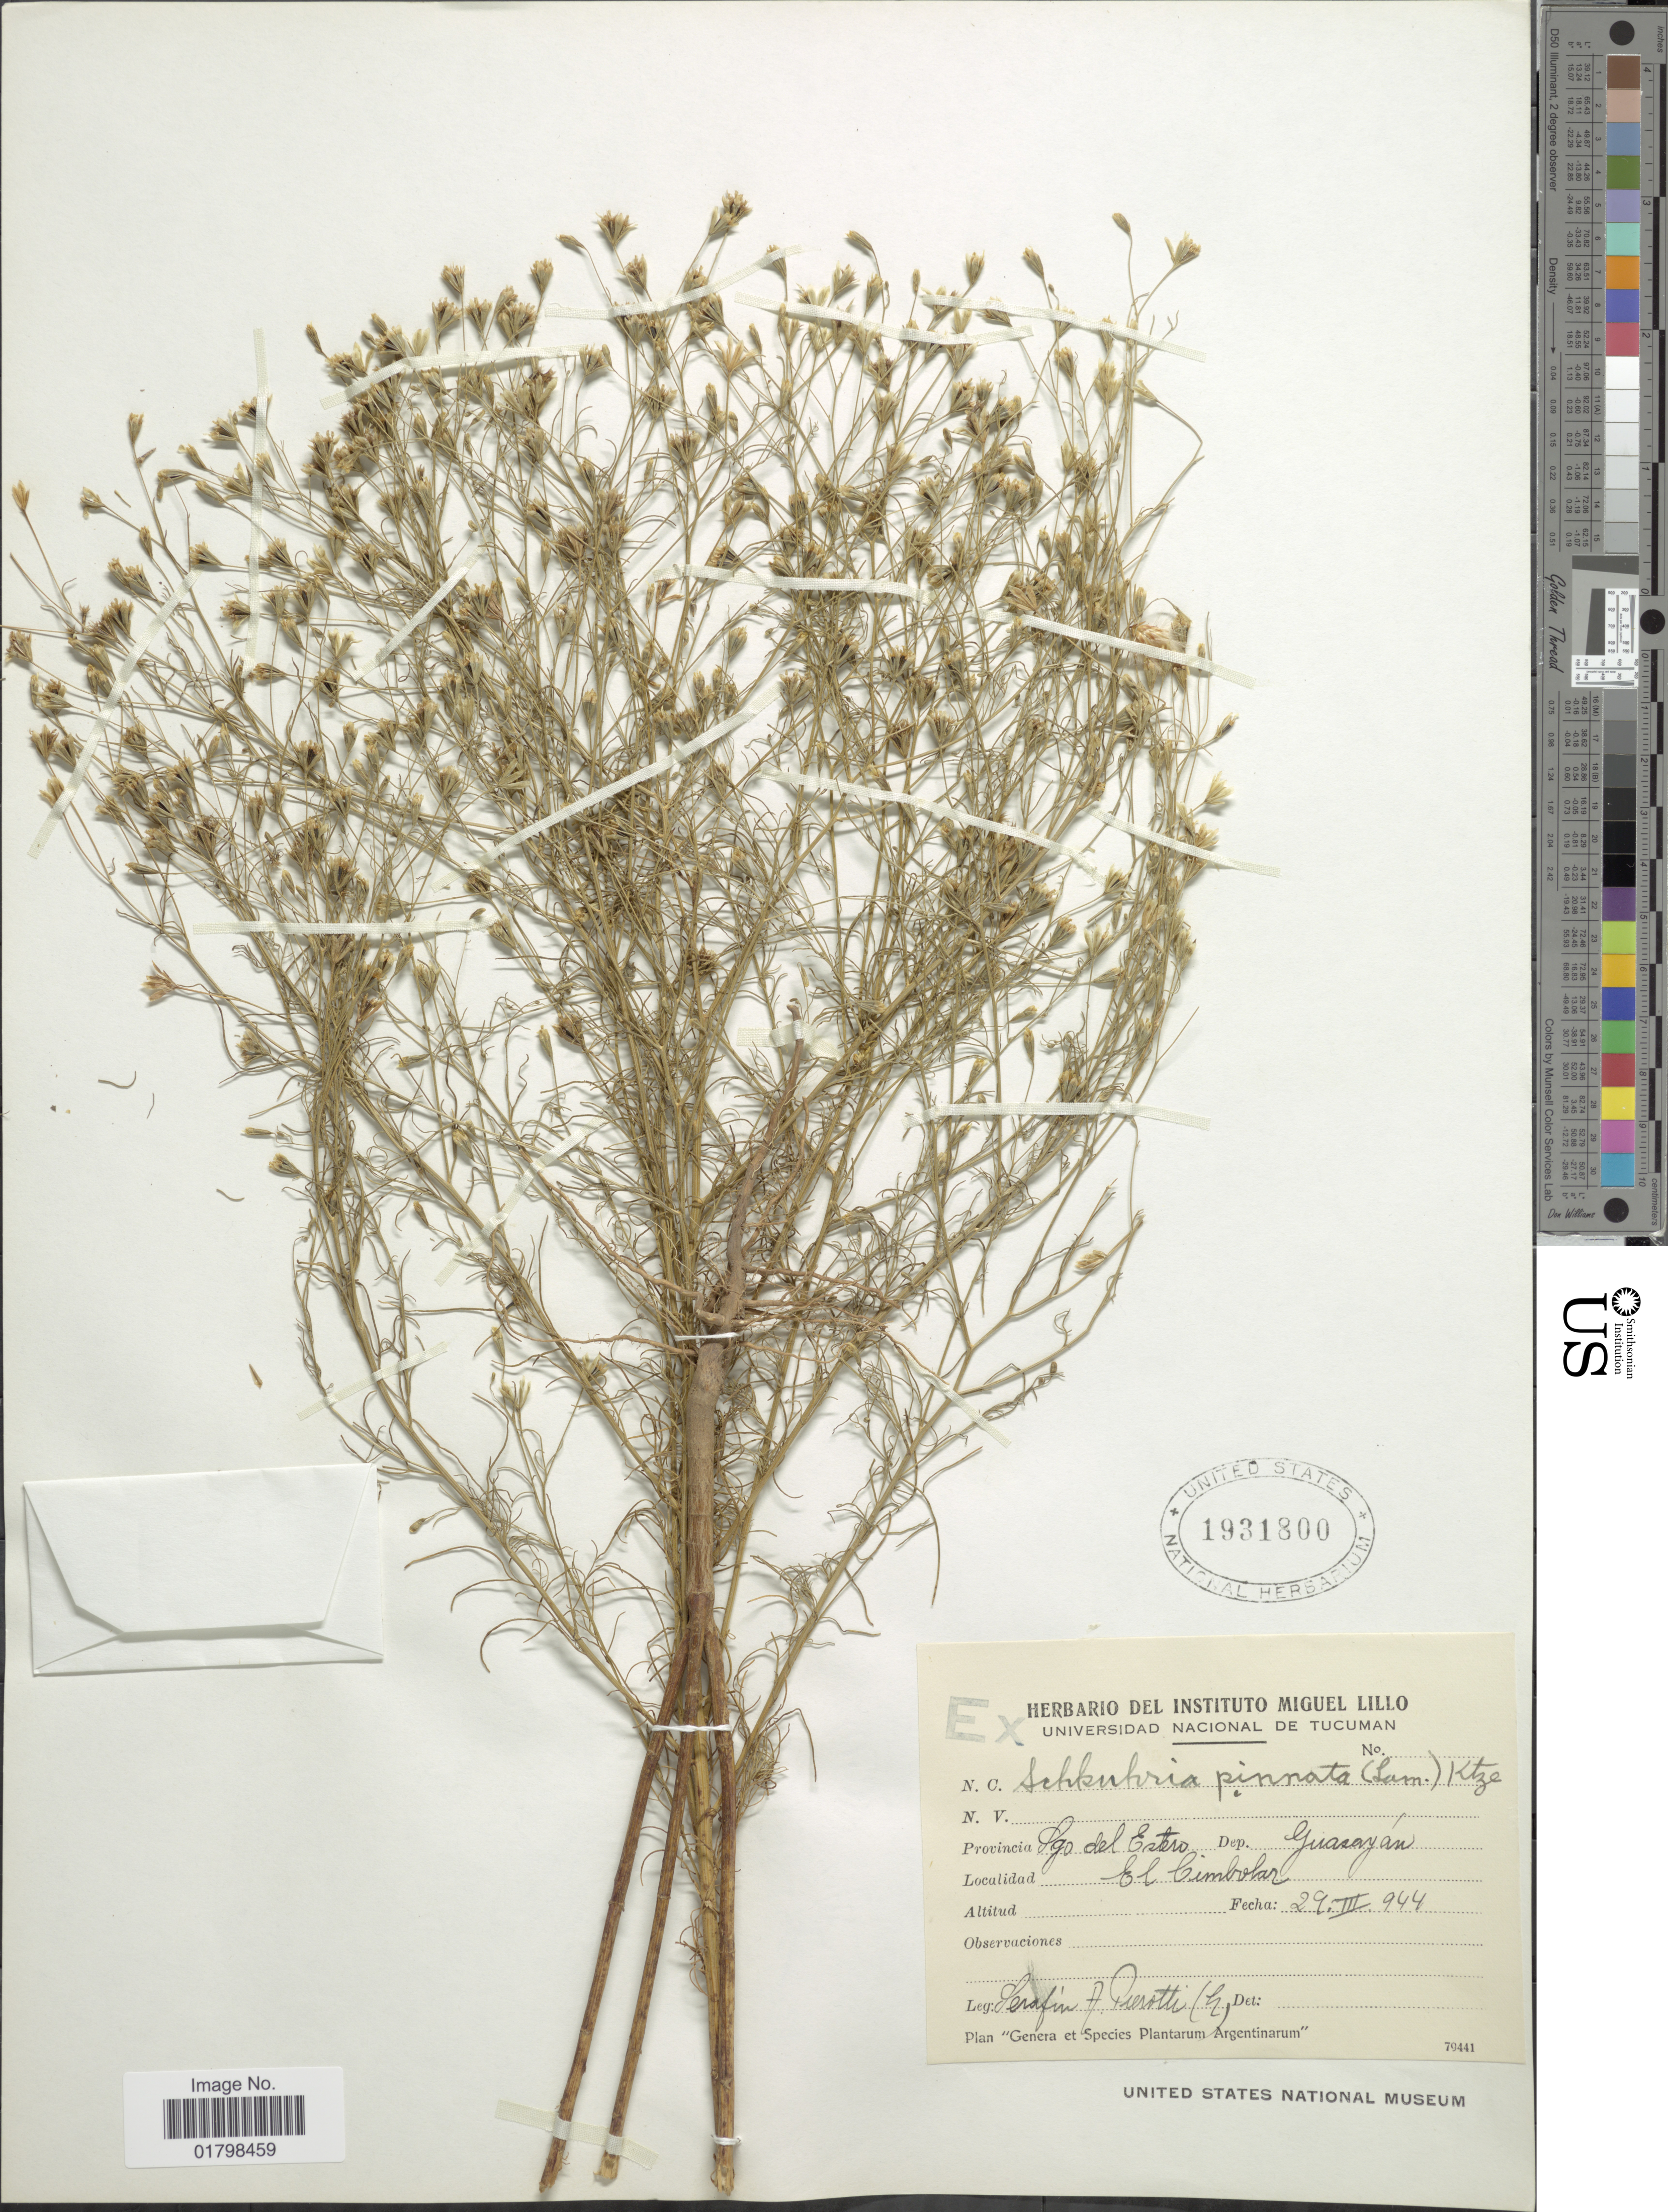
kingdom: Plantae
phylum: Tracheophyta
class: Magnoliopsida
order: Asterales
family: Asteraceae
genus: Schkuhria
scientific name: Schkuhria pinnata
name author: (Lam.) Kuntze ex Thell.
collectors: S. A. Pierotti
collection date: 1944-03-29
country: Argentina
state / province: Santiago del Estero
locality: Dep. Guasayan, El Cimbolar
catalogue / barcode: US 1931800